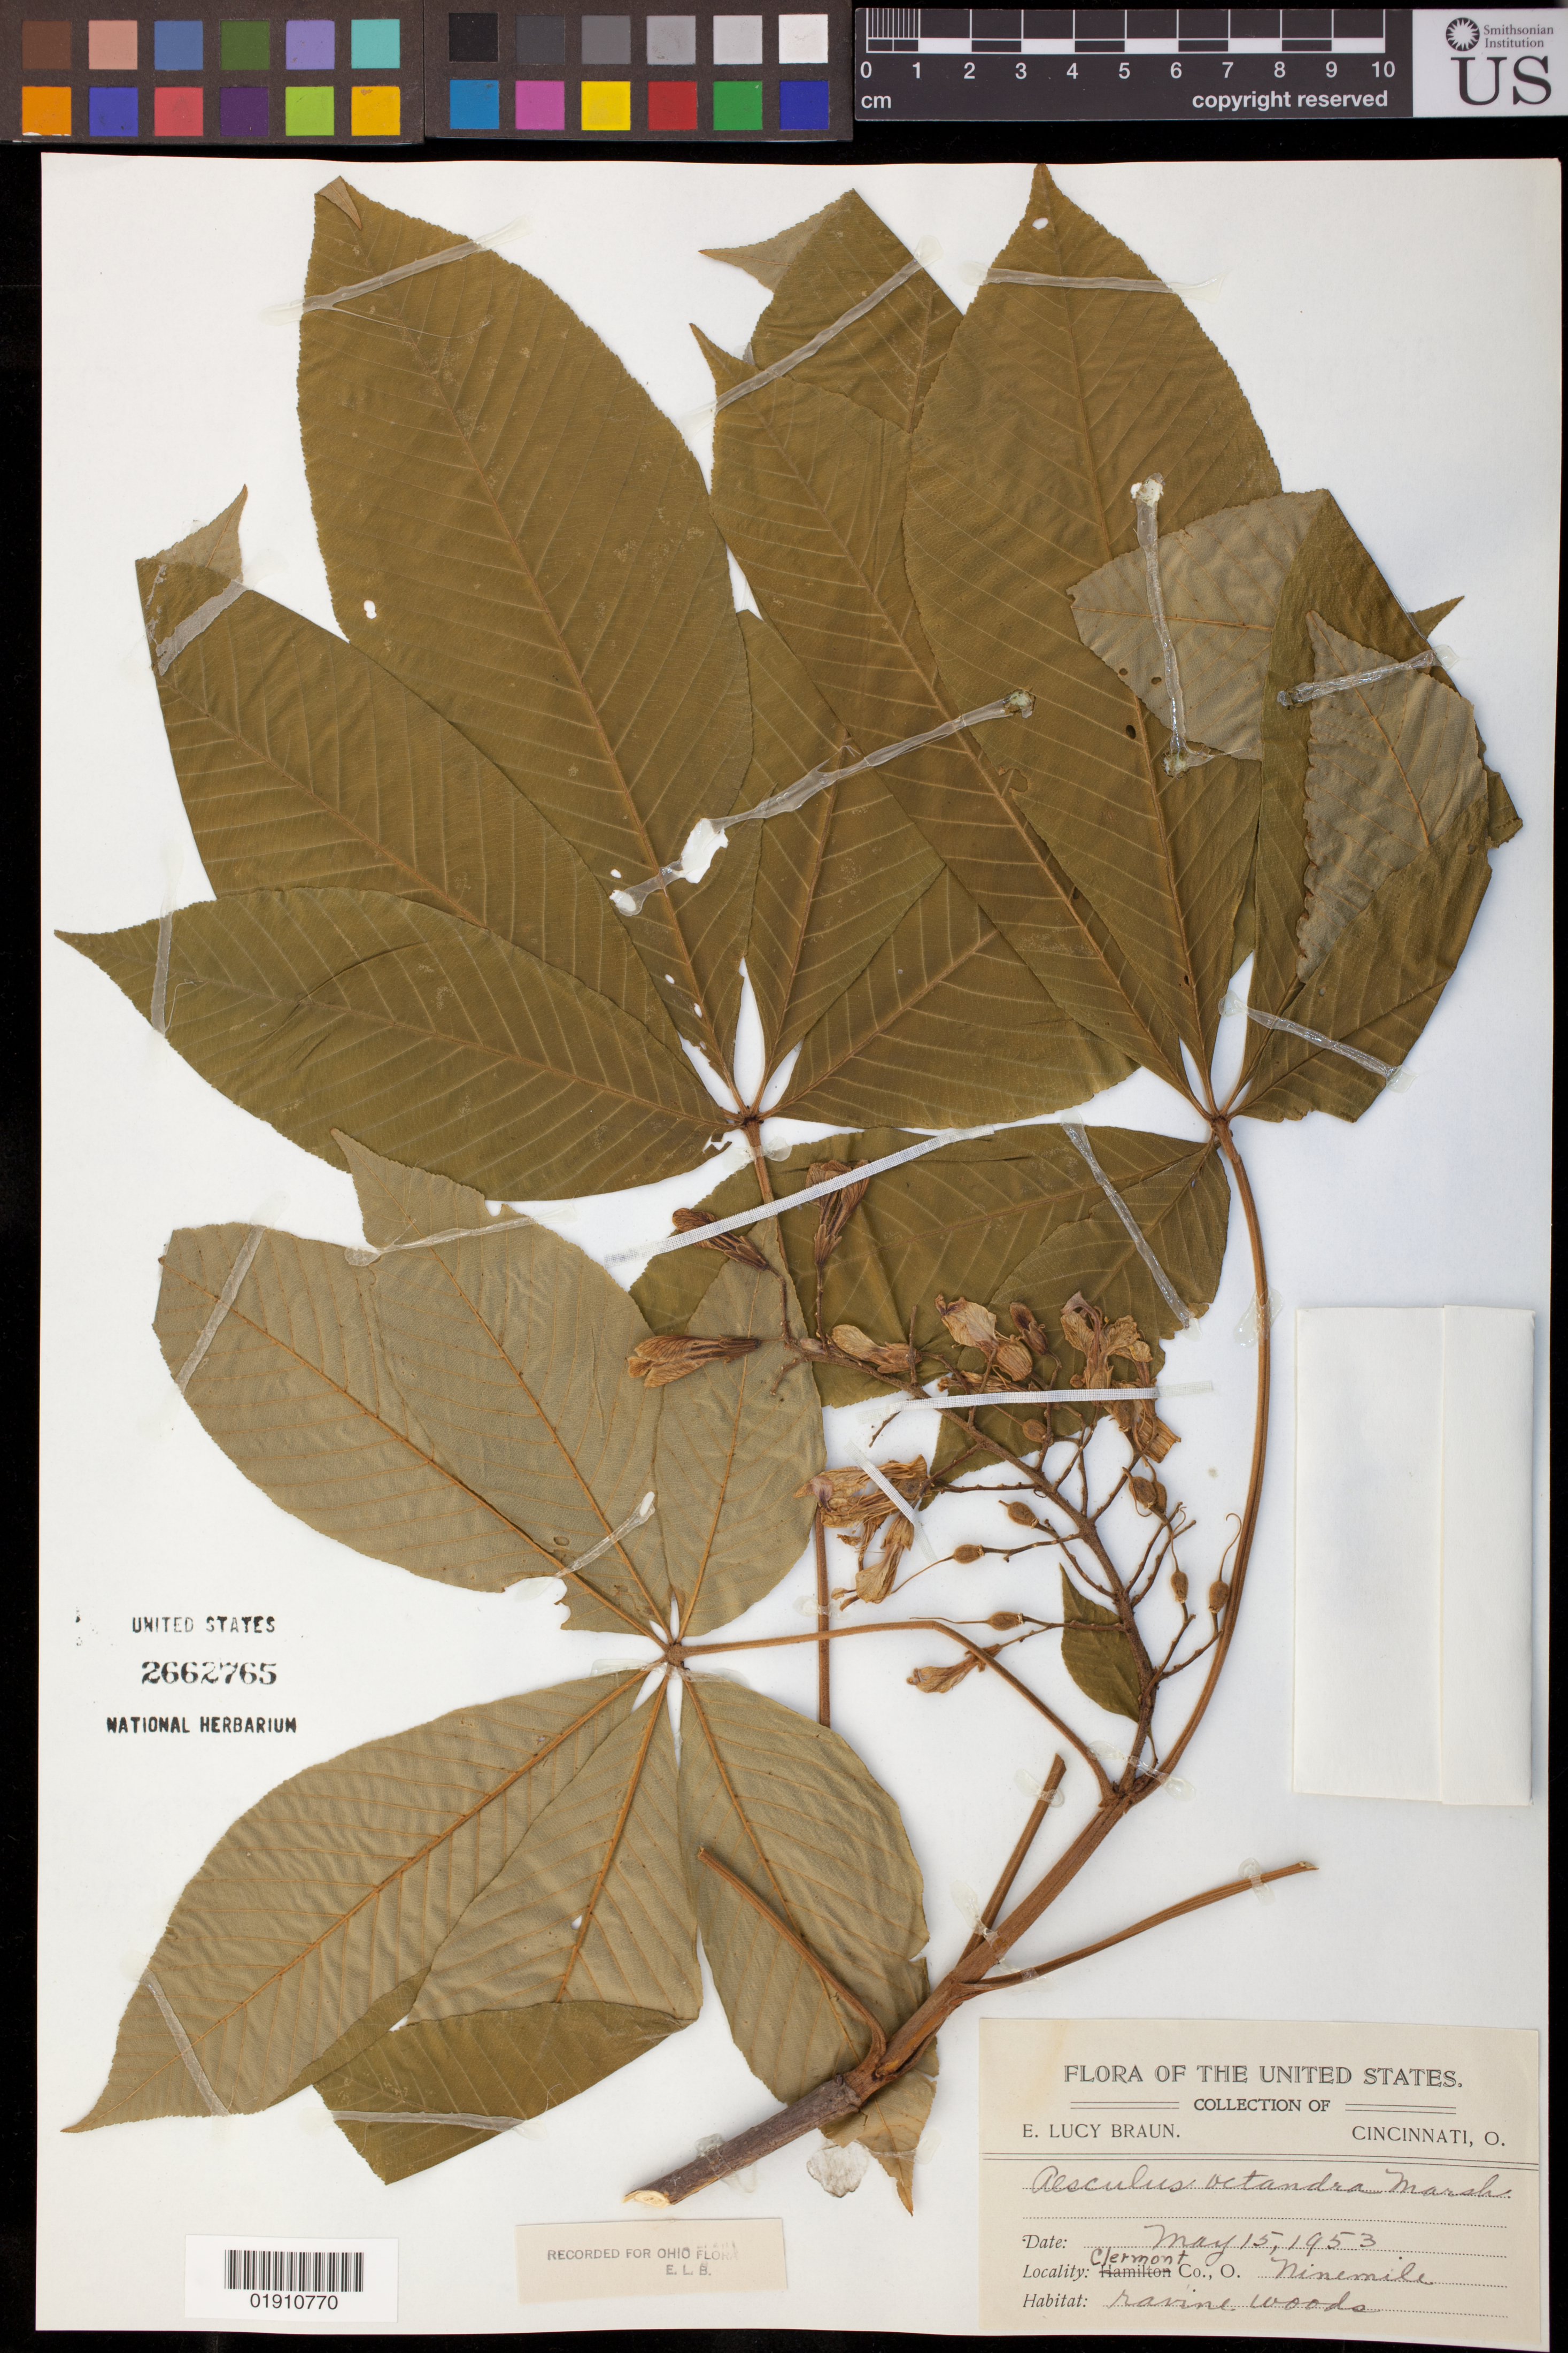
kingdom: Plantae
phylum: Tracheophyta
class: Magnoliopsida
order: Sapindales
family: Sapindaceae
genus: Aesculus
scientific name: Aesculus octandra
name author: Marshall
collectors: E. L. Braun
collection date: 1953-05-15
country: United States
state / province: Ohio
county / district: Clermont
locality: Ninemile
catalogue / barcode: US 2662765